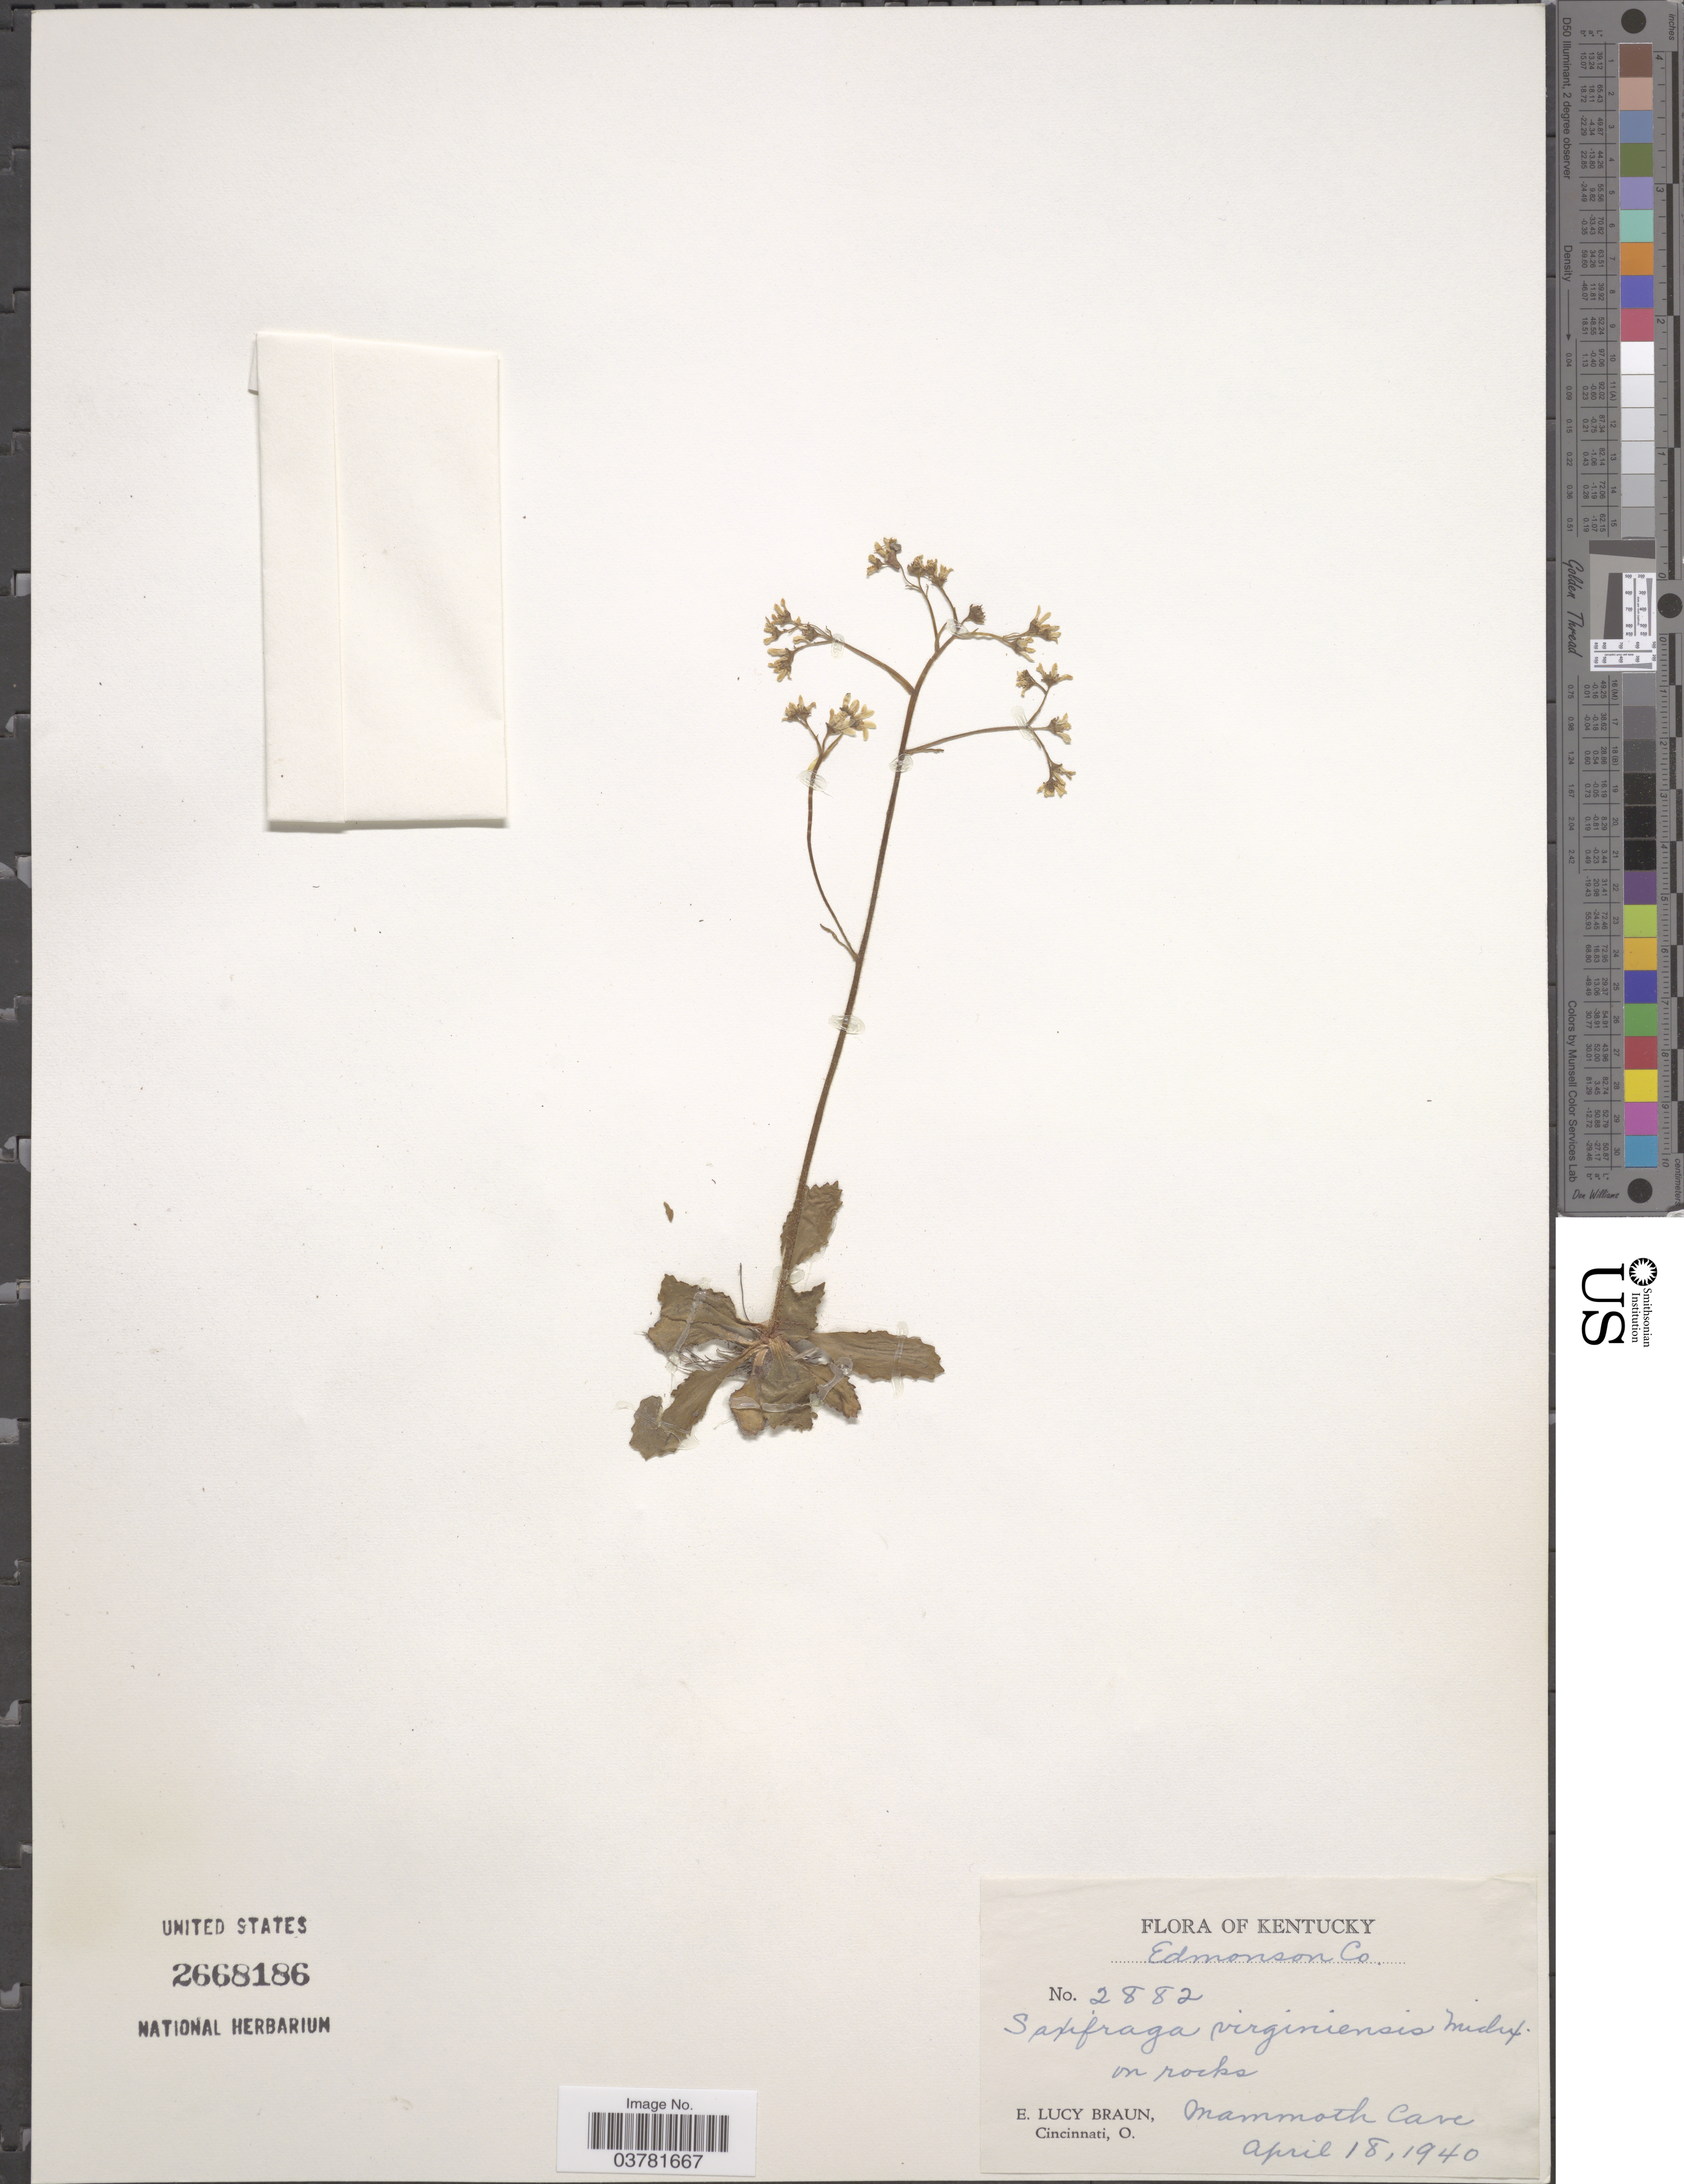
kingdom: Plantae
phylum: Tracheophyta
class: Magnoliopsida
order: Saxifragales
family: Saxifragaceae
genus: Micranthes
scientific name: Micranthes virginiensis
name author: (Michx.) Small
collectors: E. L. Braun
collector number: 2882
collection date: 1940-04-18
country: United States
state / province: Kentucky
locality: Edmonson Co. Mammoth Cave.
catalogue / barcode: US 2668186